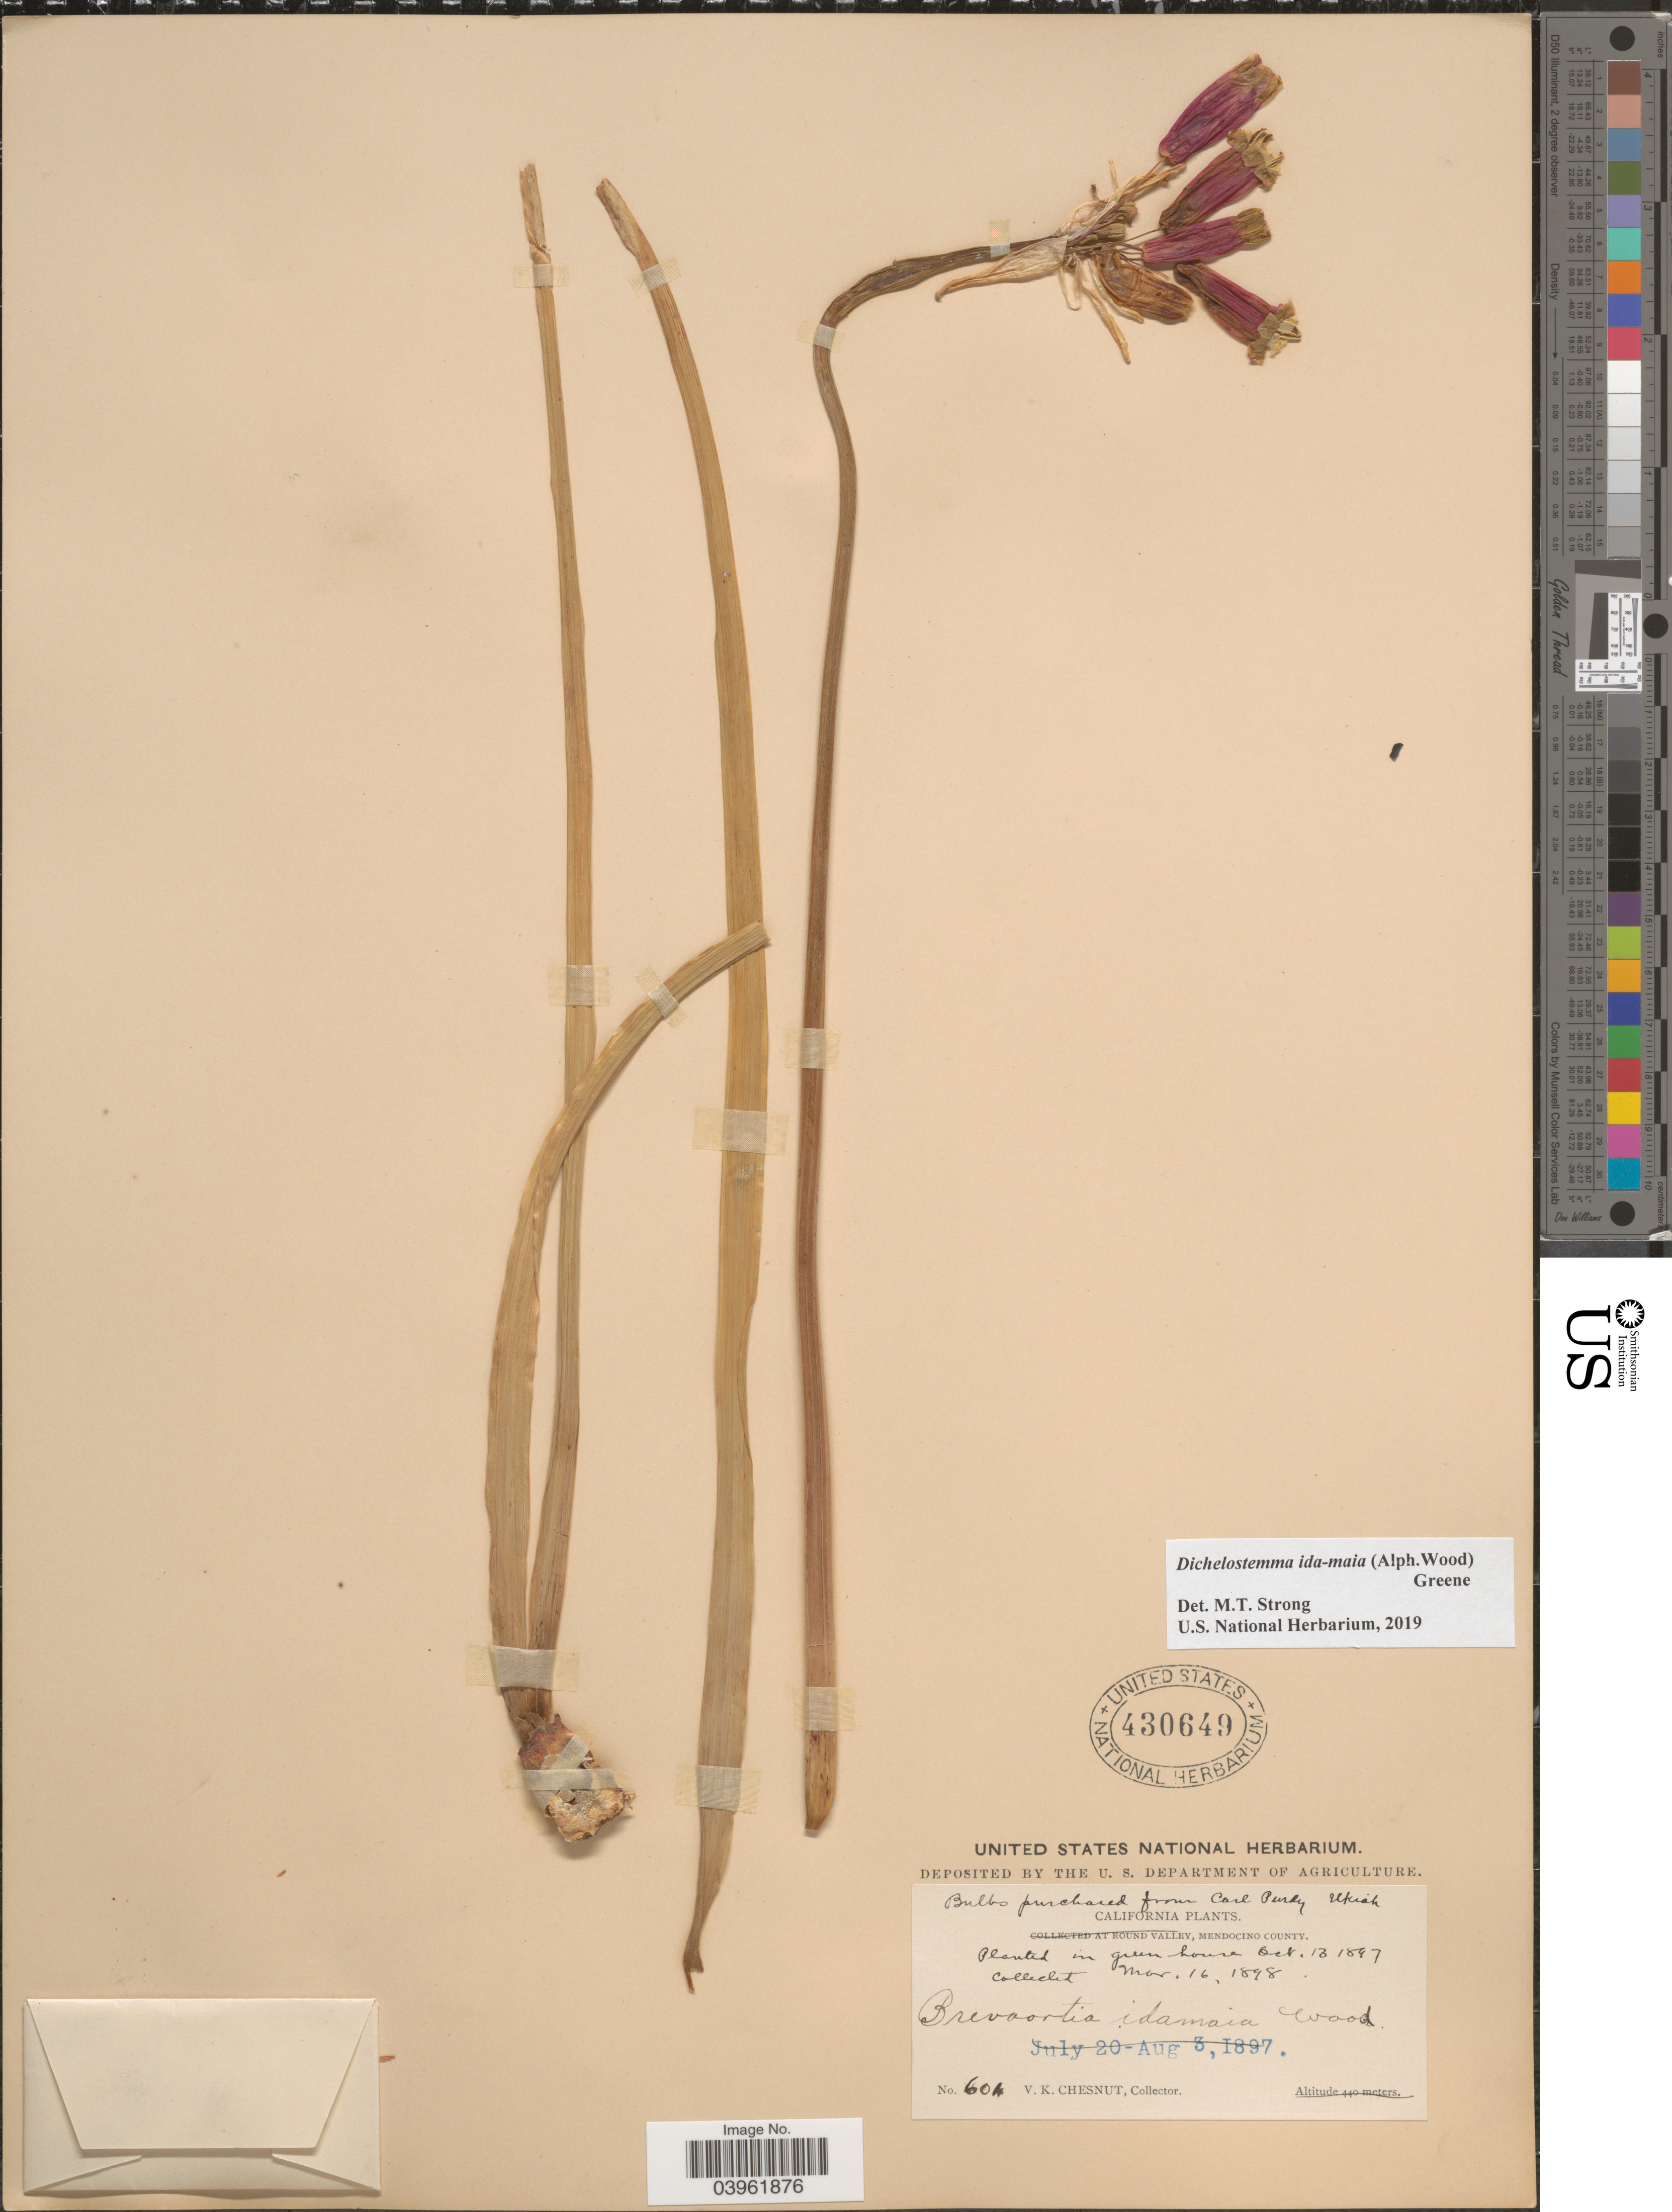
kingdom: Plantae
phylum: Tracheophyta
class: Liliopsida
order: Asparagales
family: Asparagaceae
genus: Dichelostemma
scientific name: Dichelostemma ida-maia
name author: (Alph. Wood) Greene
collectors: V. Chesnut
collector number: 604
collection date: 1897-10-13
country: United States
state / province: California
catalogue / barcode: US 430649